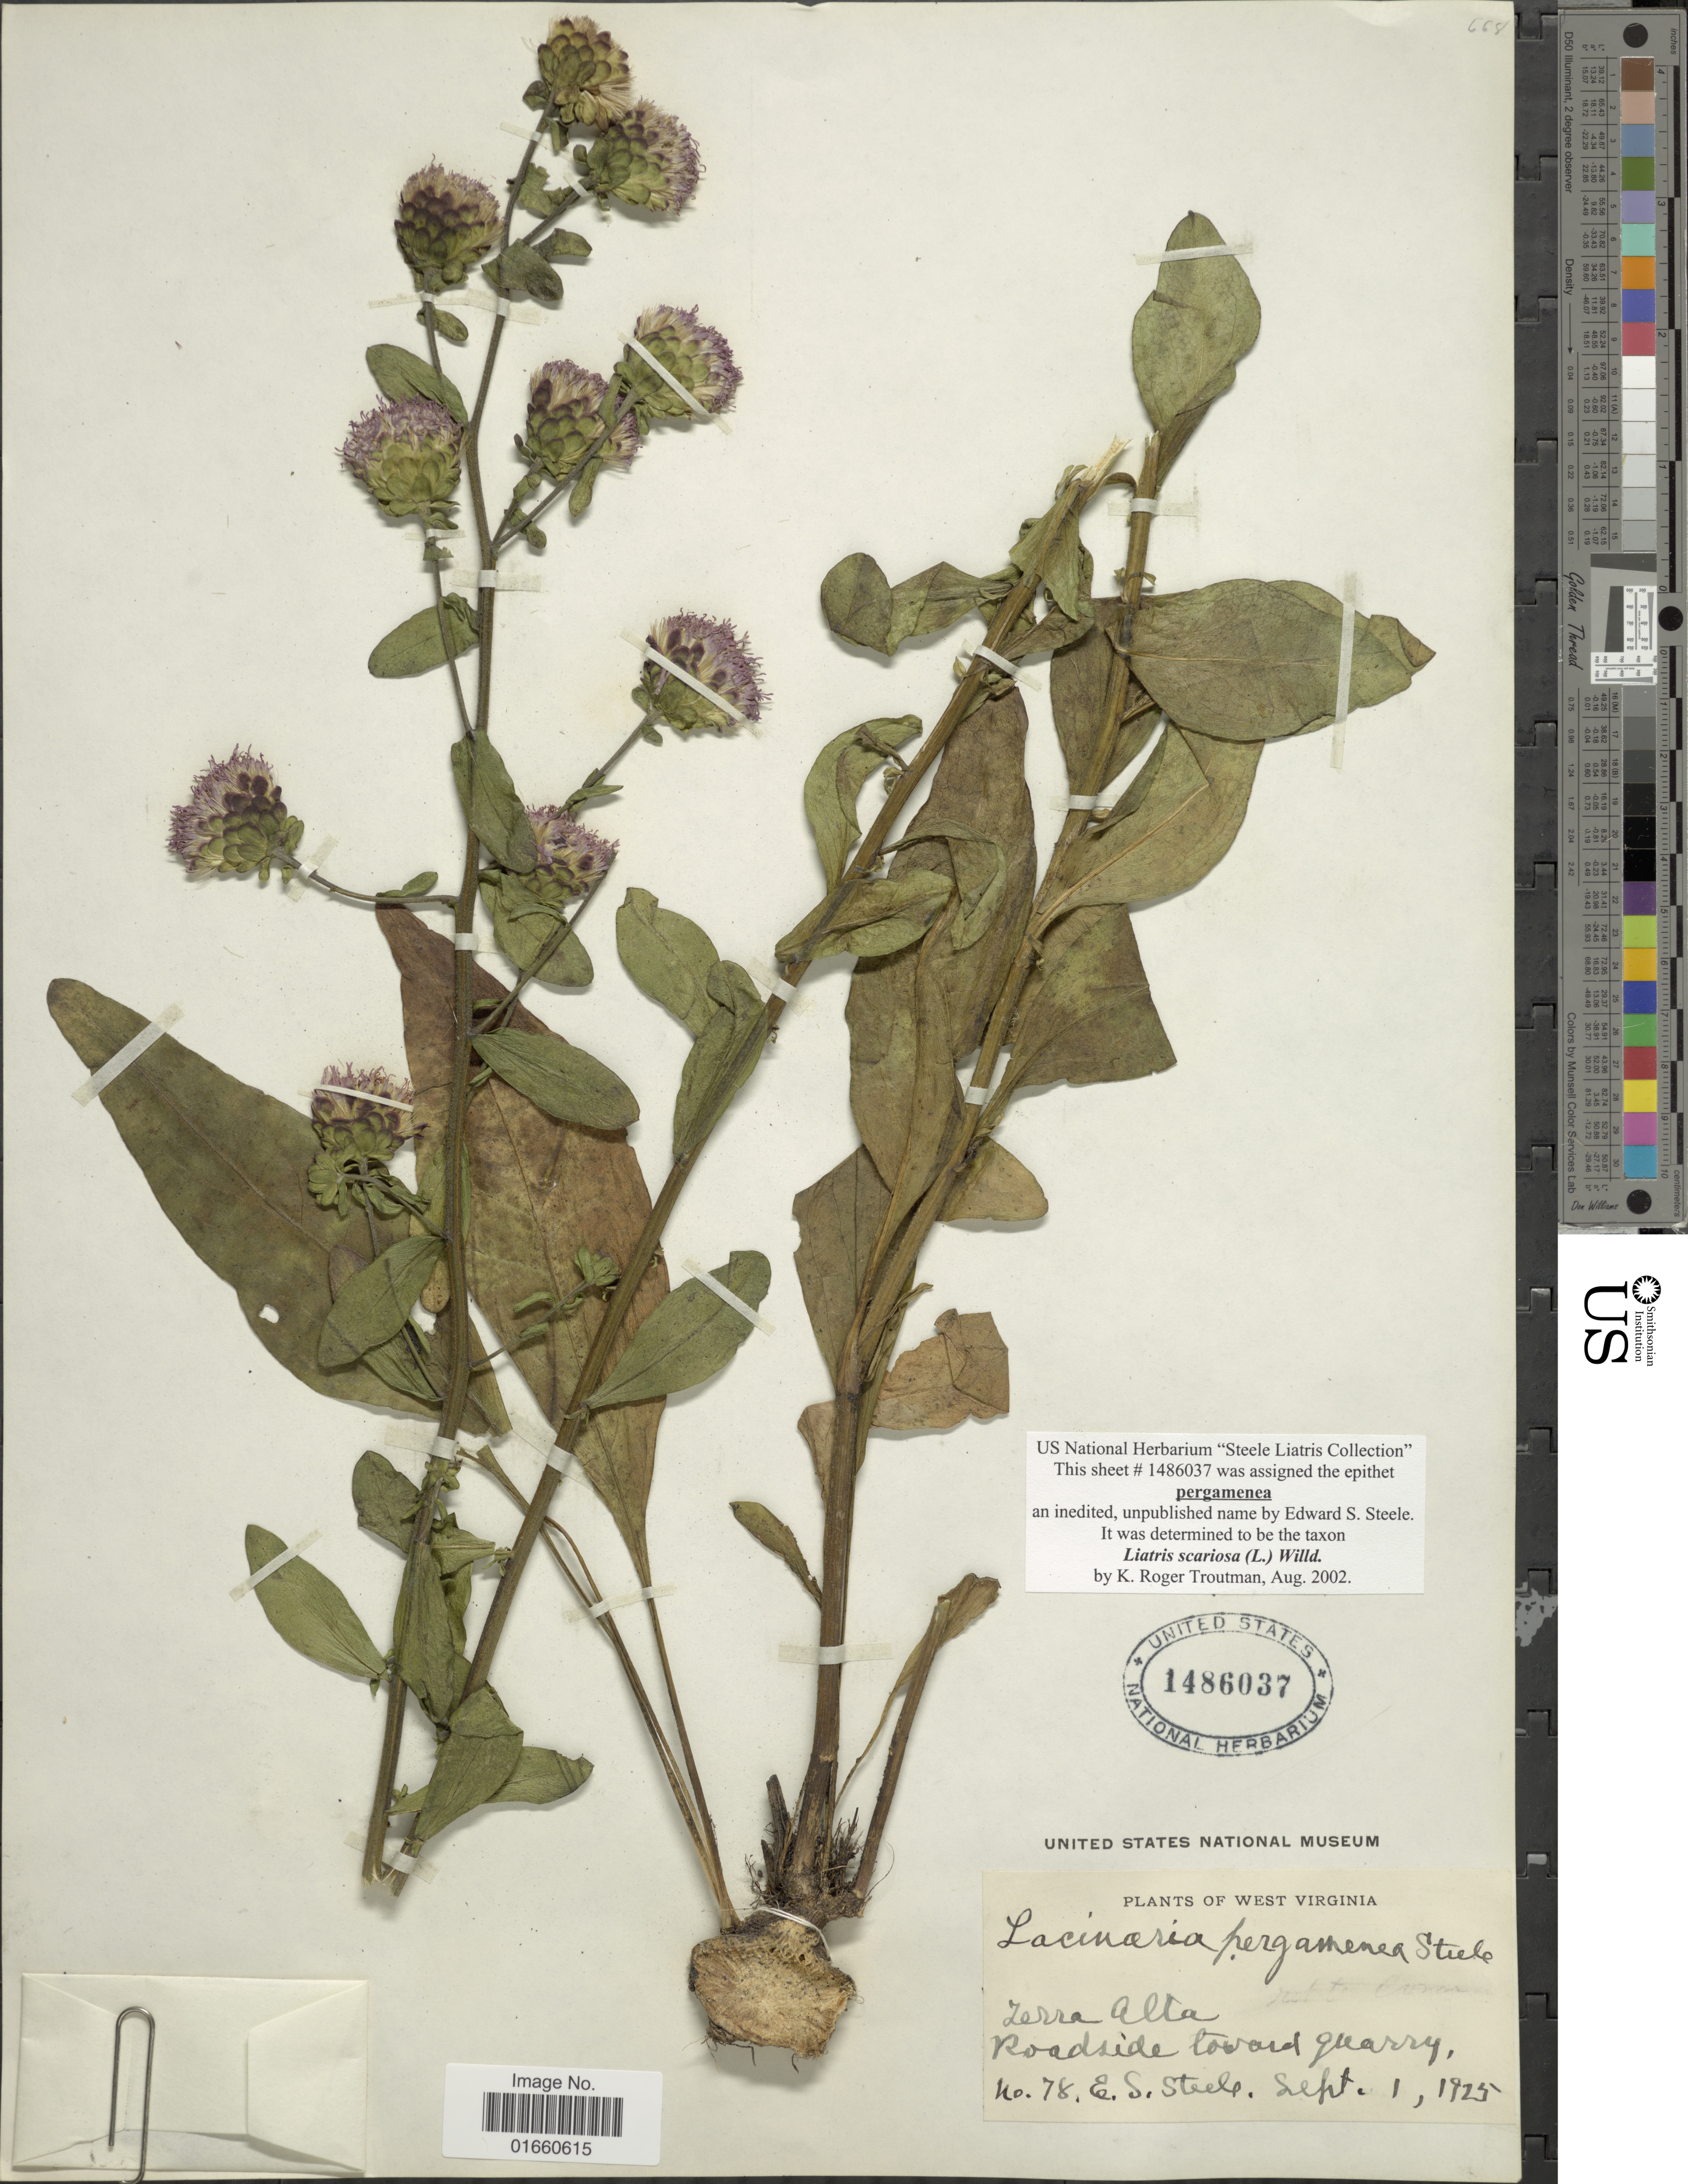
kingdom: Plantae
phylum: Tracheophyta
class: Magnoliopsida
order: Asterales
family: Asteraceae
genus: Liatris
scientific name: Liatris scariosa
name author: (L.) Willd.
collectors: E. Steele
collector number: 78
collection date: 1925-09-01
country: United States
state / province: West Virginia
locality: Terra Alta, Roadside toward quarry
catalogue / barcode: US 1486037